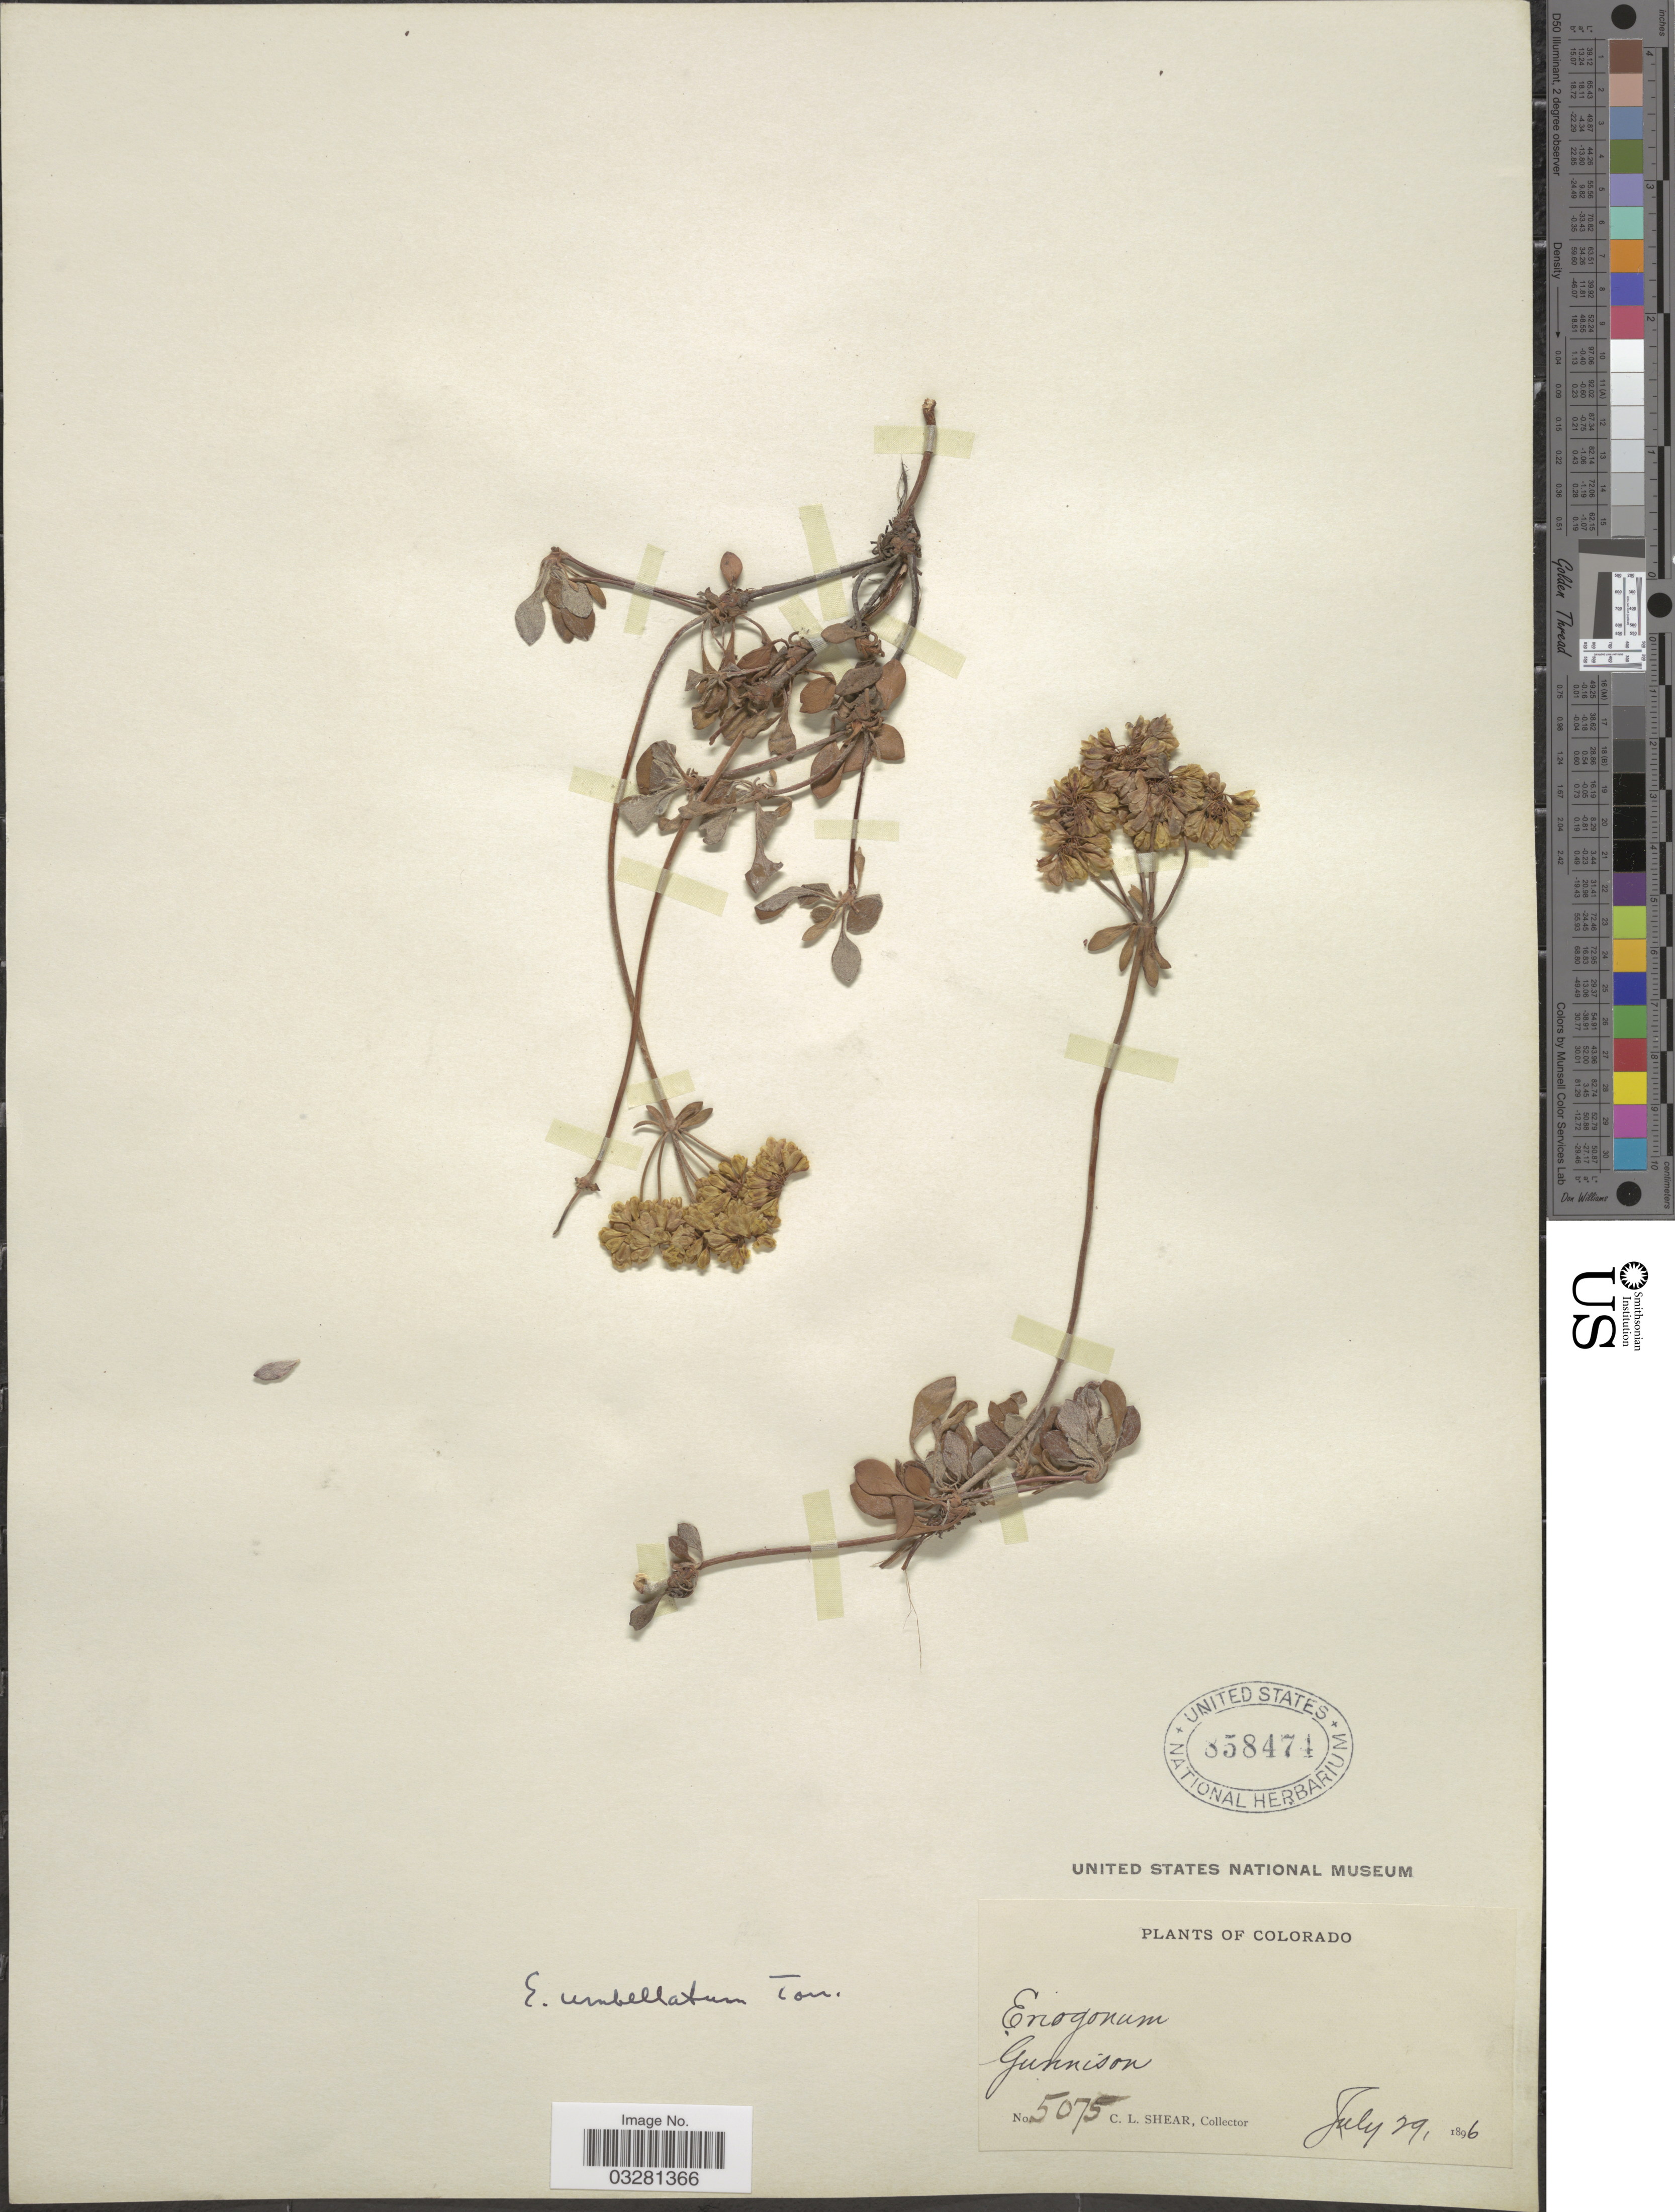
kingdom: Plantae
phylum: Tracheophyta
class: Magnoliopsida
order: Caryophyllales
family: Polygonaceae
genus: Eriogonum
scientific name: Eriogonum umbellatum var. umbellatum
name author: Torr.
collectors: C. L. Shear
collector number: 5075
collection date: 1896-07-29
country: United States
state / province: Colorado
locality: Gunnison.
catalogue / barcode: US 858474